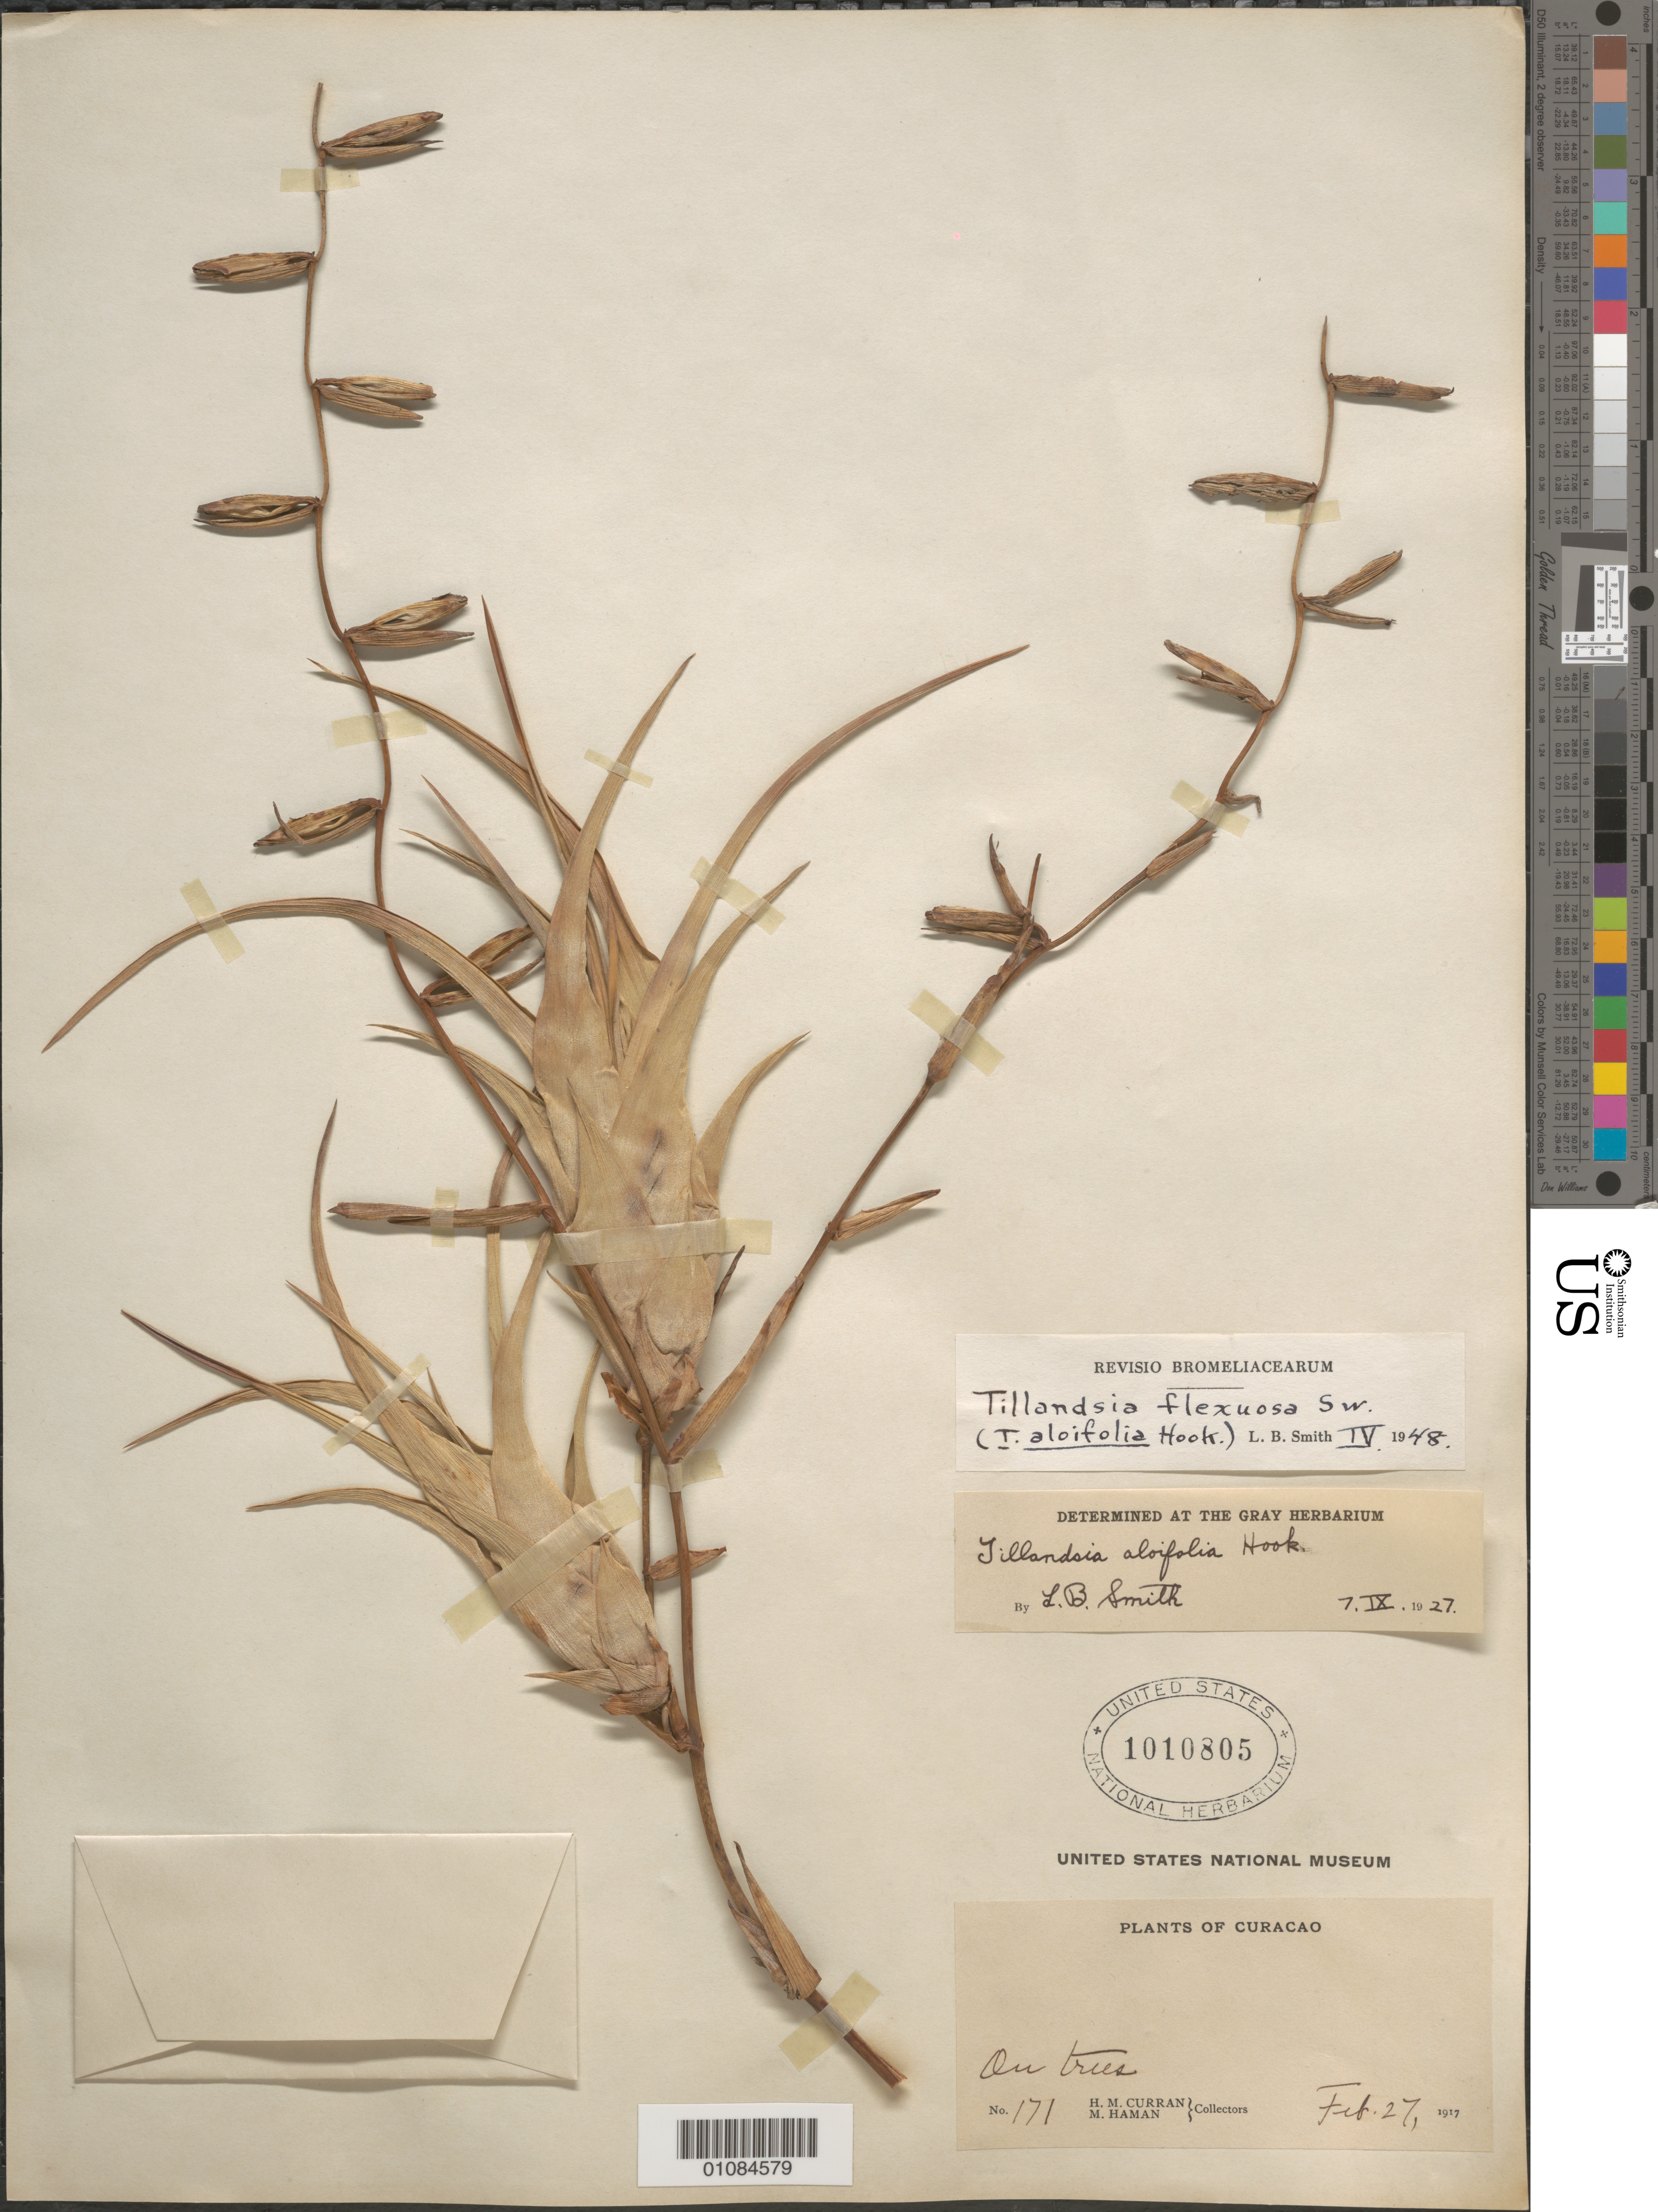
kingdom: Plantae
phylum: Tracheophyta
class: Liliopsida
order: Poales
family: Bromeliaceae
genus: Tillandsia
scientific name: Tillandsia flexuosa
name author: Sw.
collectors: H. M. Curran & M. Haman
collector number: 171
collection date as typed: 27 Feb 1917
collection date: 1917-02-27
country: Curaçao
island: Curaçao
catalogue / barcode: US 1010805